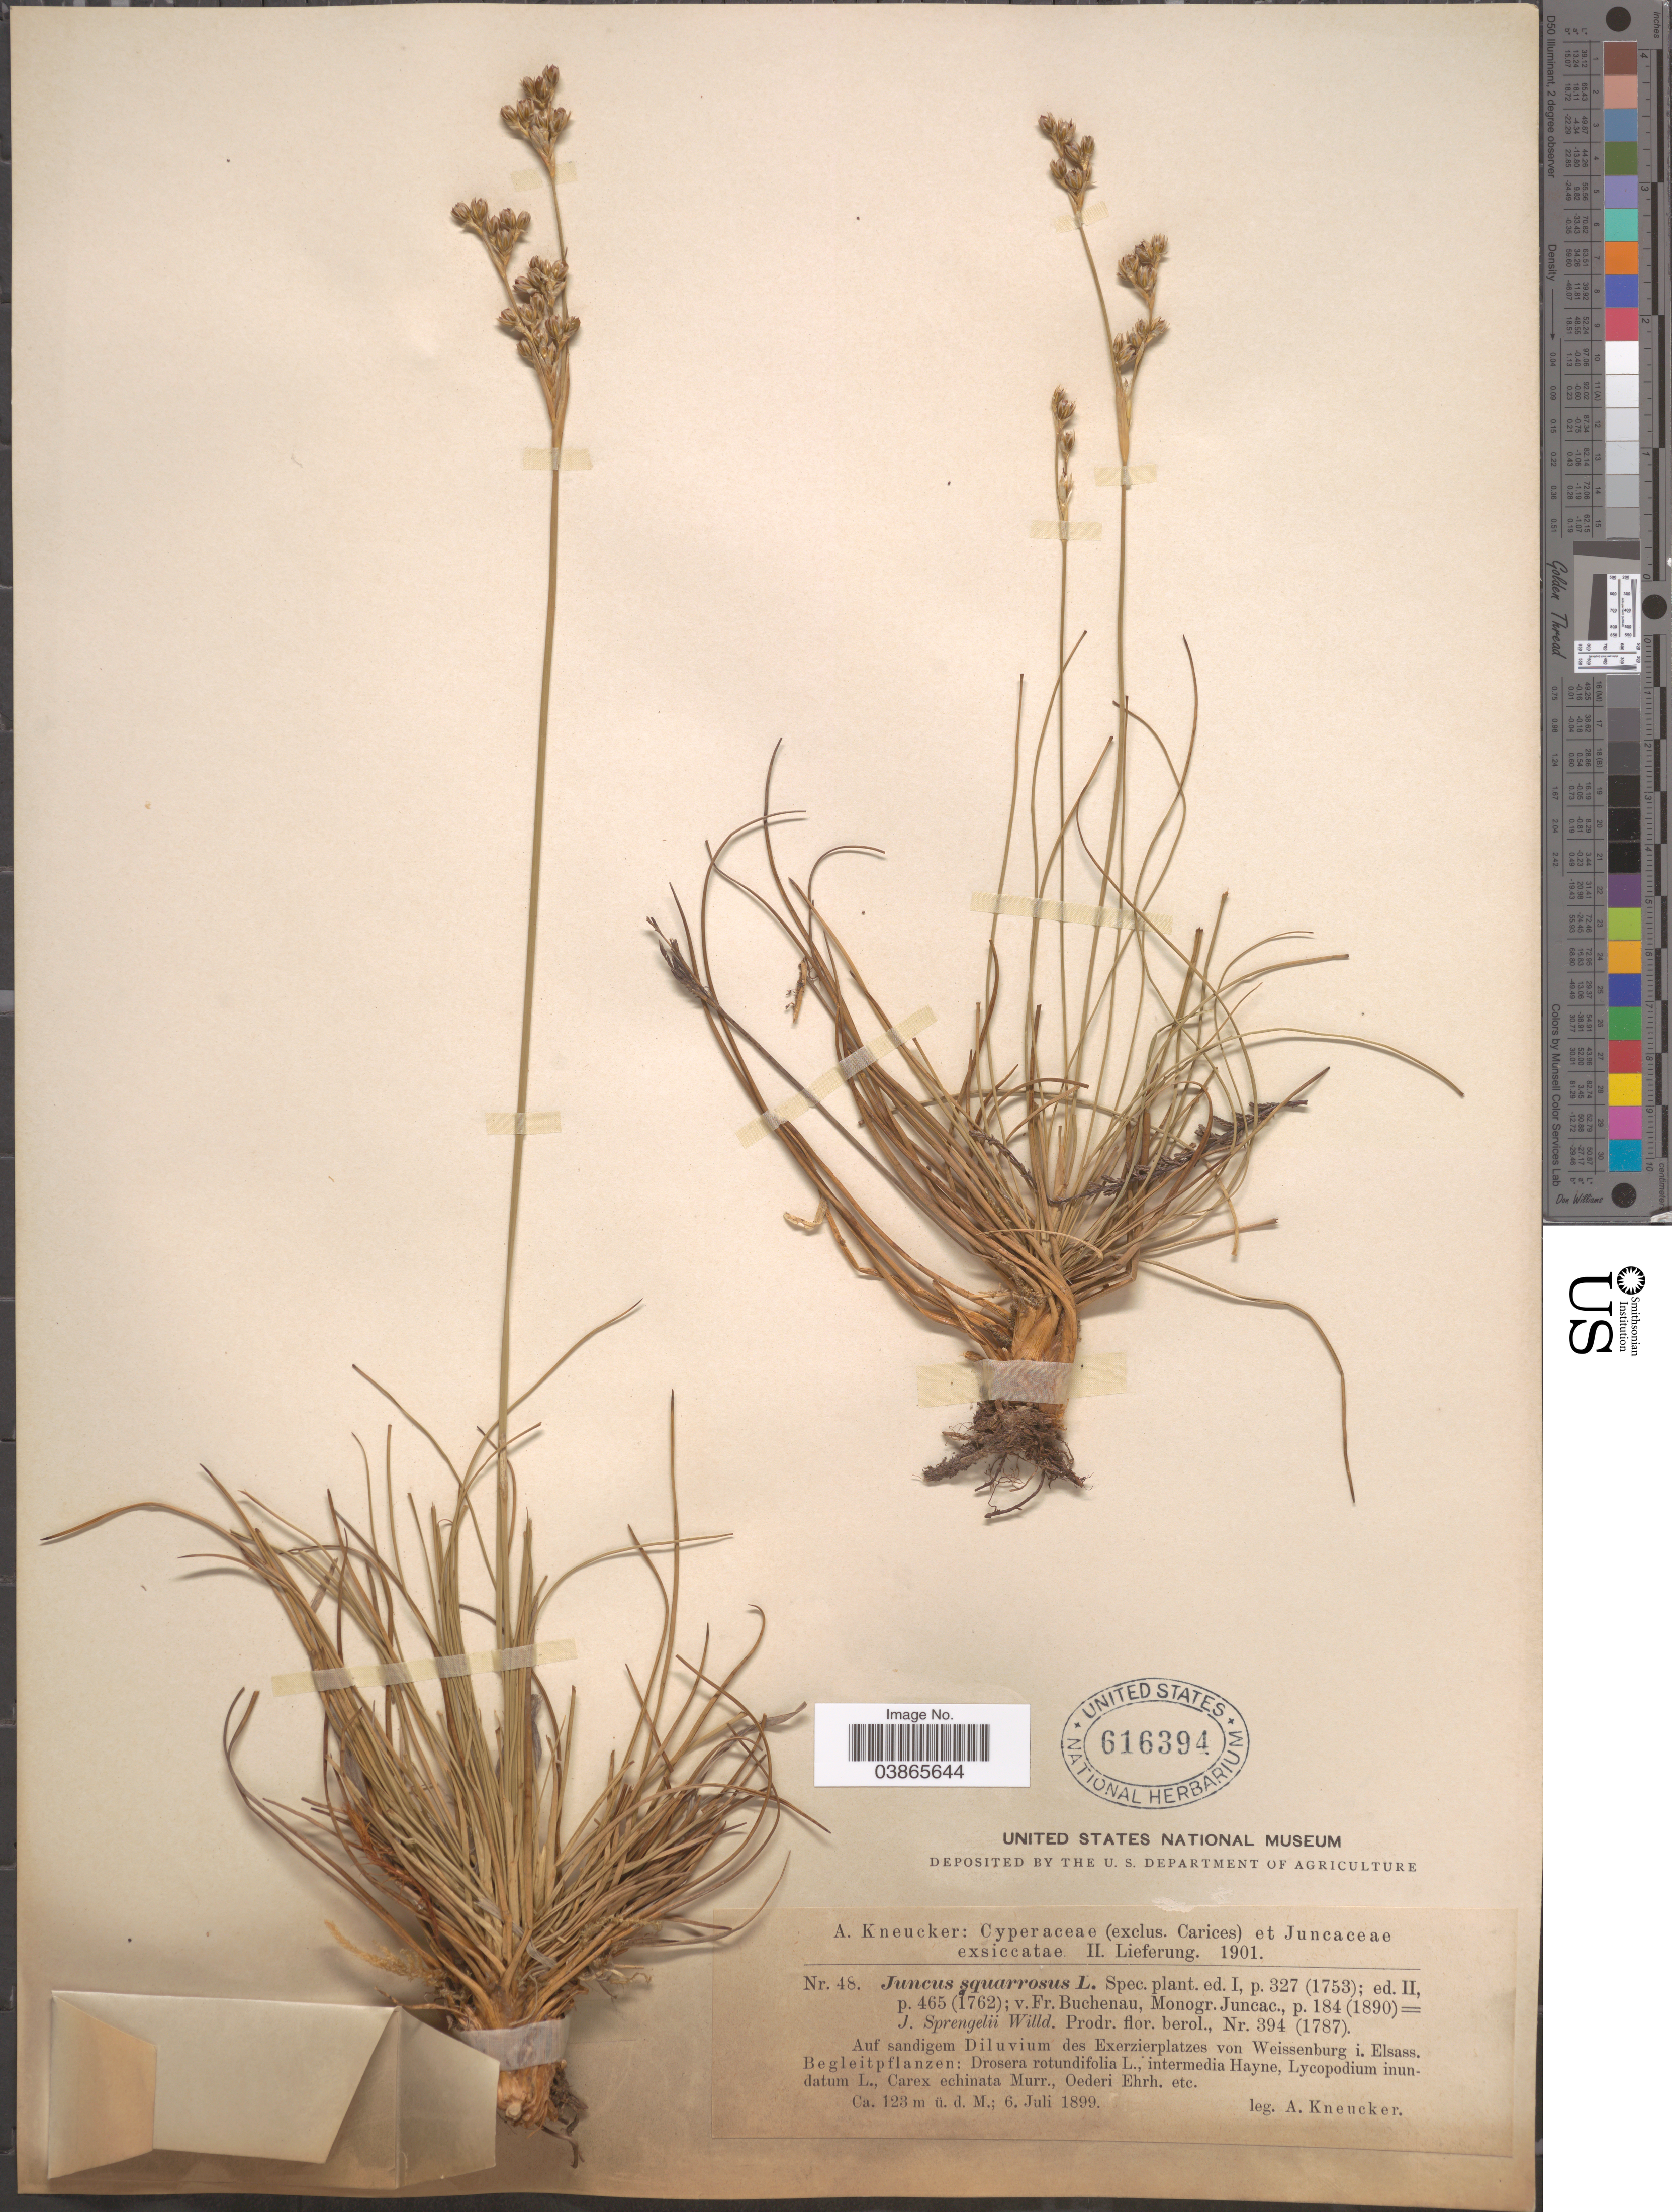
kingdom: Plantae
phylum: Tracheophyta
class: Liliopsida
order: Poales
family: Juncaceae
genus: Juncus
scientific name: Juncus squarrosus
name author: L.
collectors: A. Kneucker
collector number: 48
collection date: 1899-07-06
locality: Auf sandigem Diluvium des Exerzierplatzes von Weissenburg i. Elsass.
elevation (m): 123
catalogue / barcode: US 616394